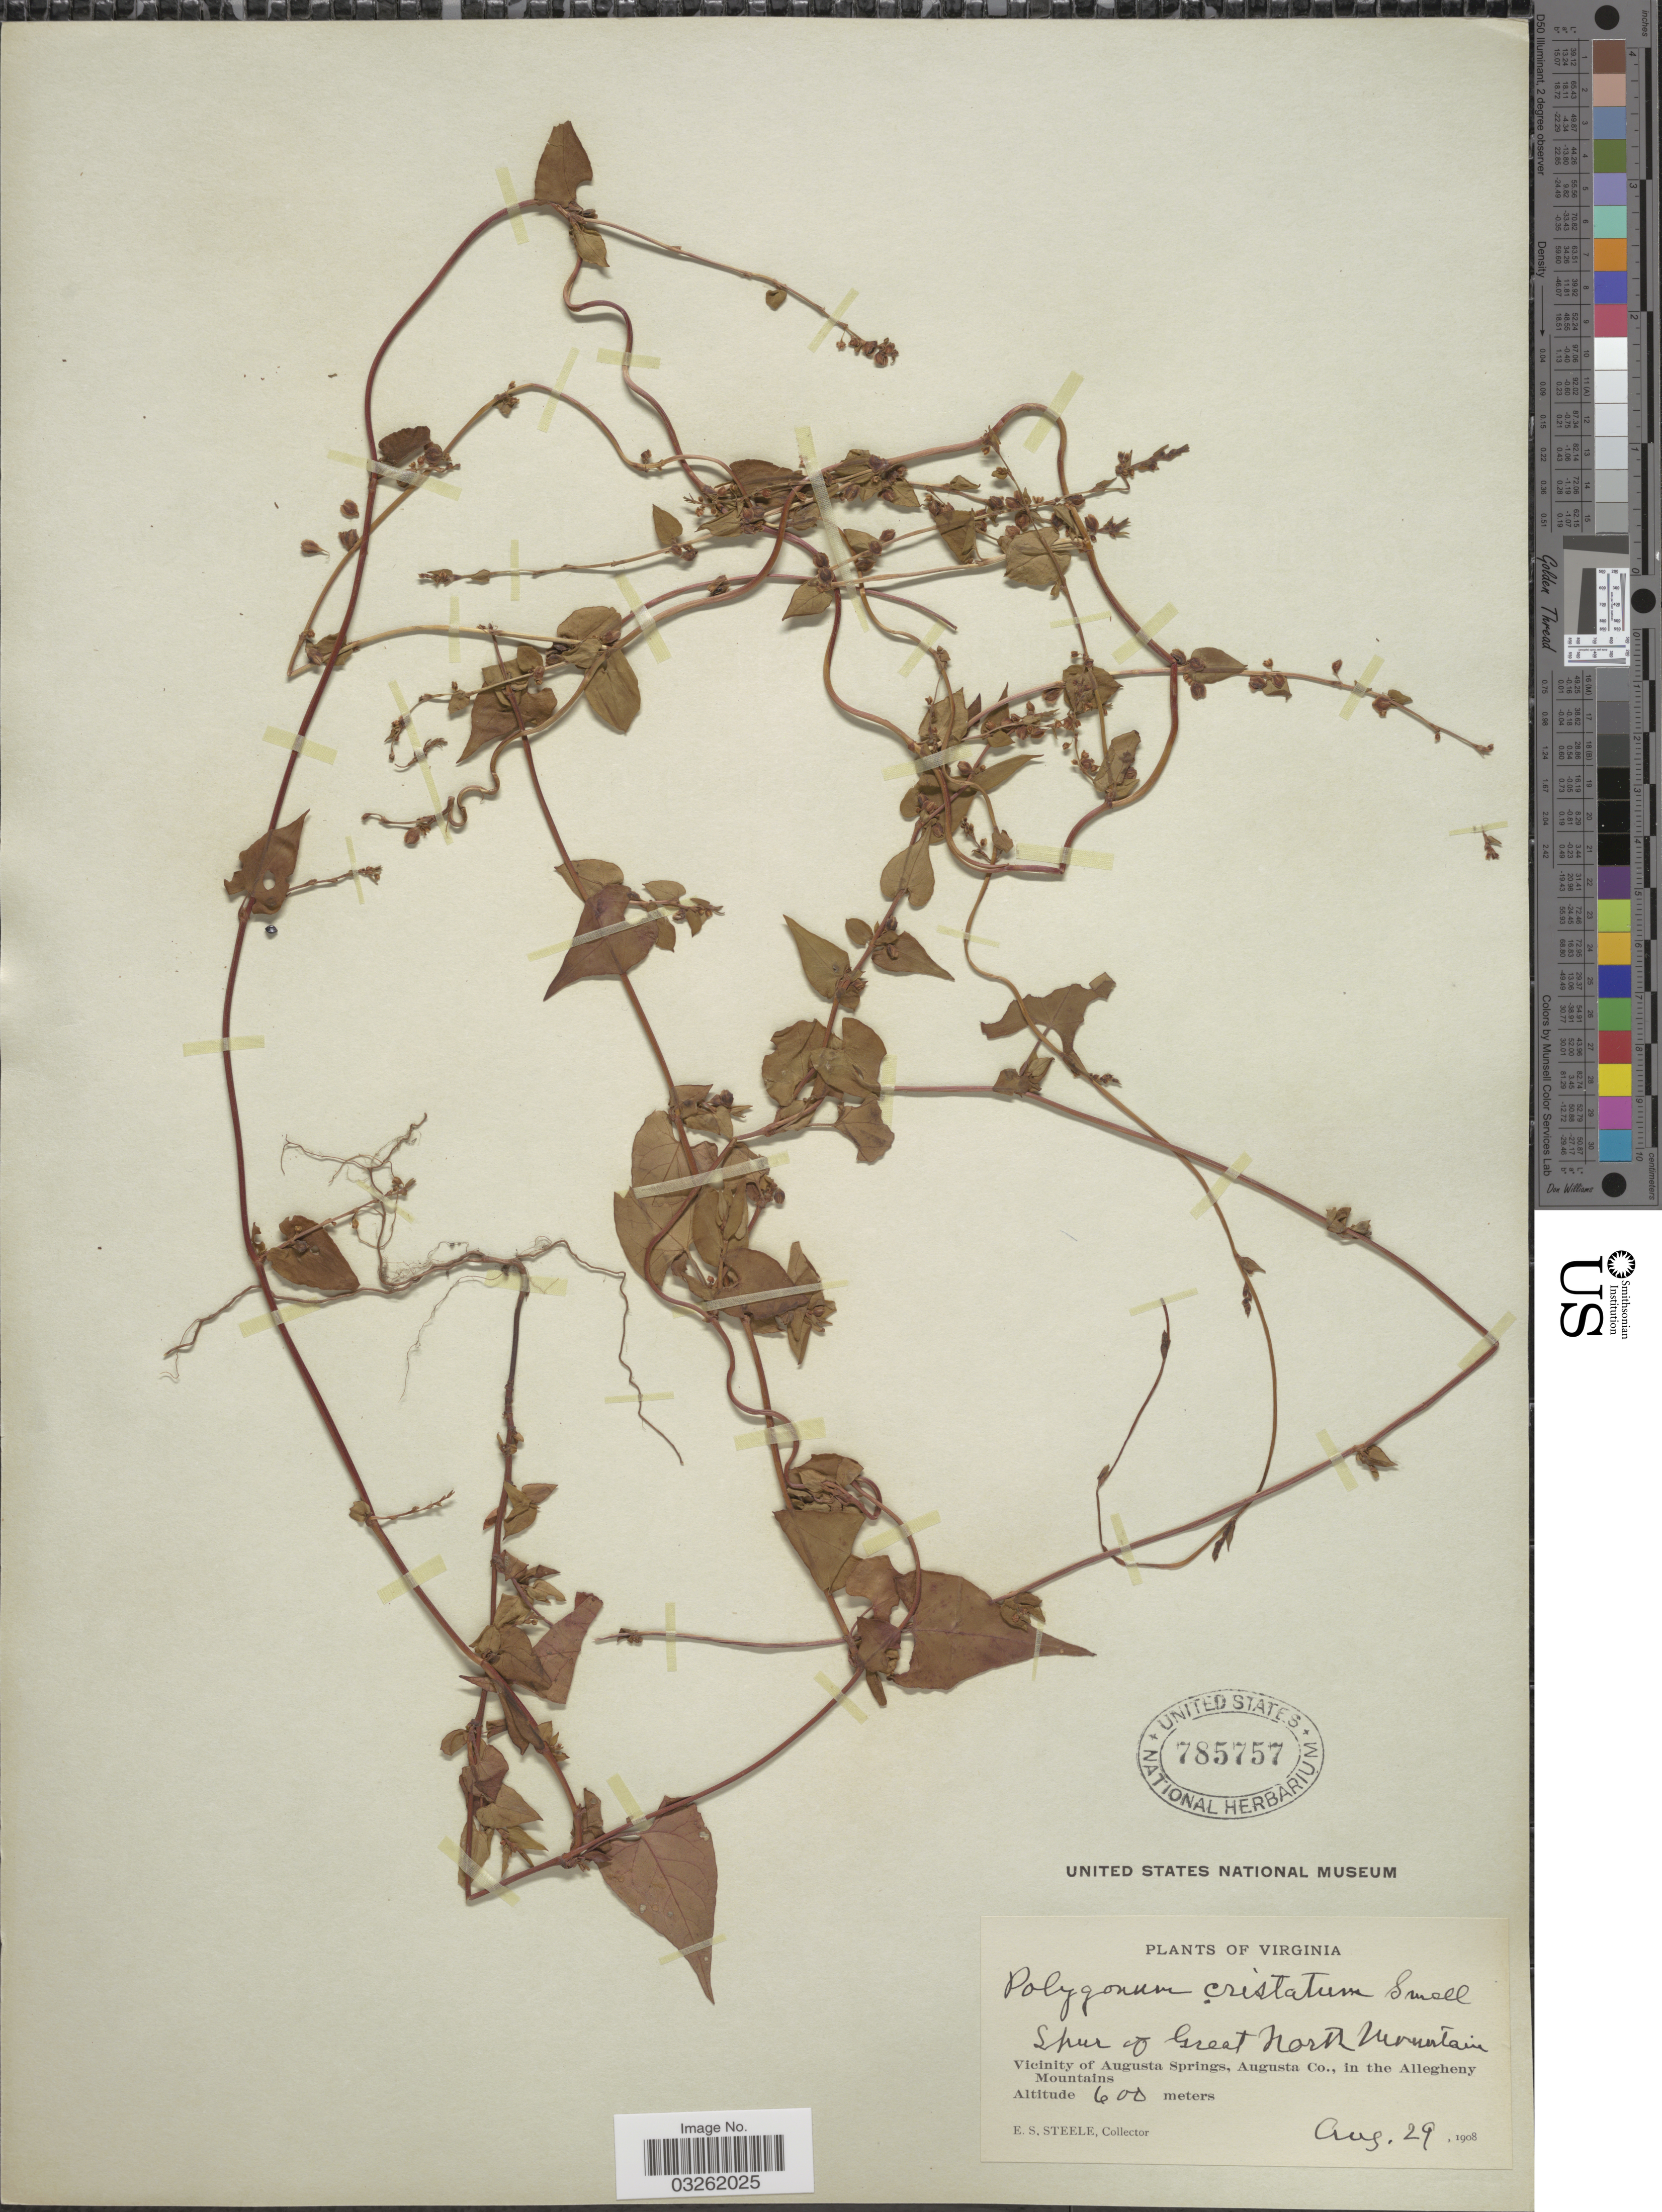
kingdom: Plantae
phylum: Tracheophyta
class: Magnoliopsida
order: Caryophyllales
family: Polygonaceae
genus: Fallopia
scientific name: Fallopia scandens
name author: (L.) Holub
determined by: Strong, Mark T., (BOT), Smithsonian Institution - National Museum of Natural History (UNITED STATES)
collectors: E. Steele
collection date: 1908-08-29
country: United States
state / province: Virginia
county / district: Augusta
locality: Spur of Great North Mountain. Vicinity of Augusta Springs, Augusta Co., in the Allegheny Mountains.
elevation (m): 600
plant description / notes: Fallopia cristata (Engelm. & A. Gray) Holub here treated as a heterotypic synonym.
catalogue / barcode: US 785757